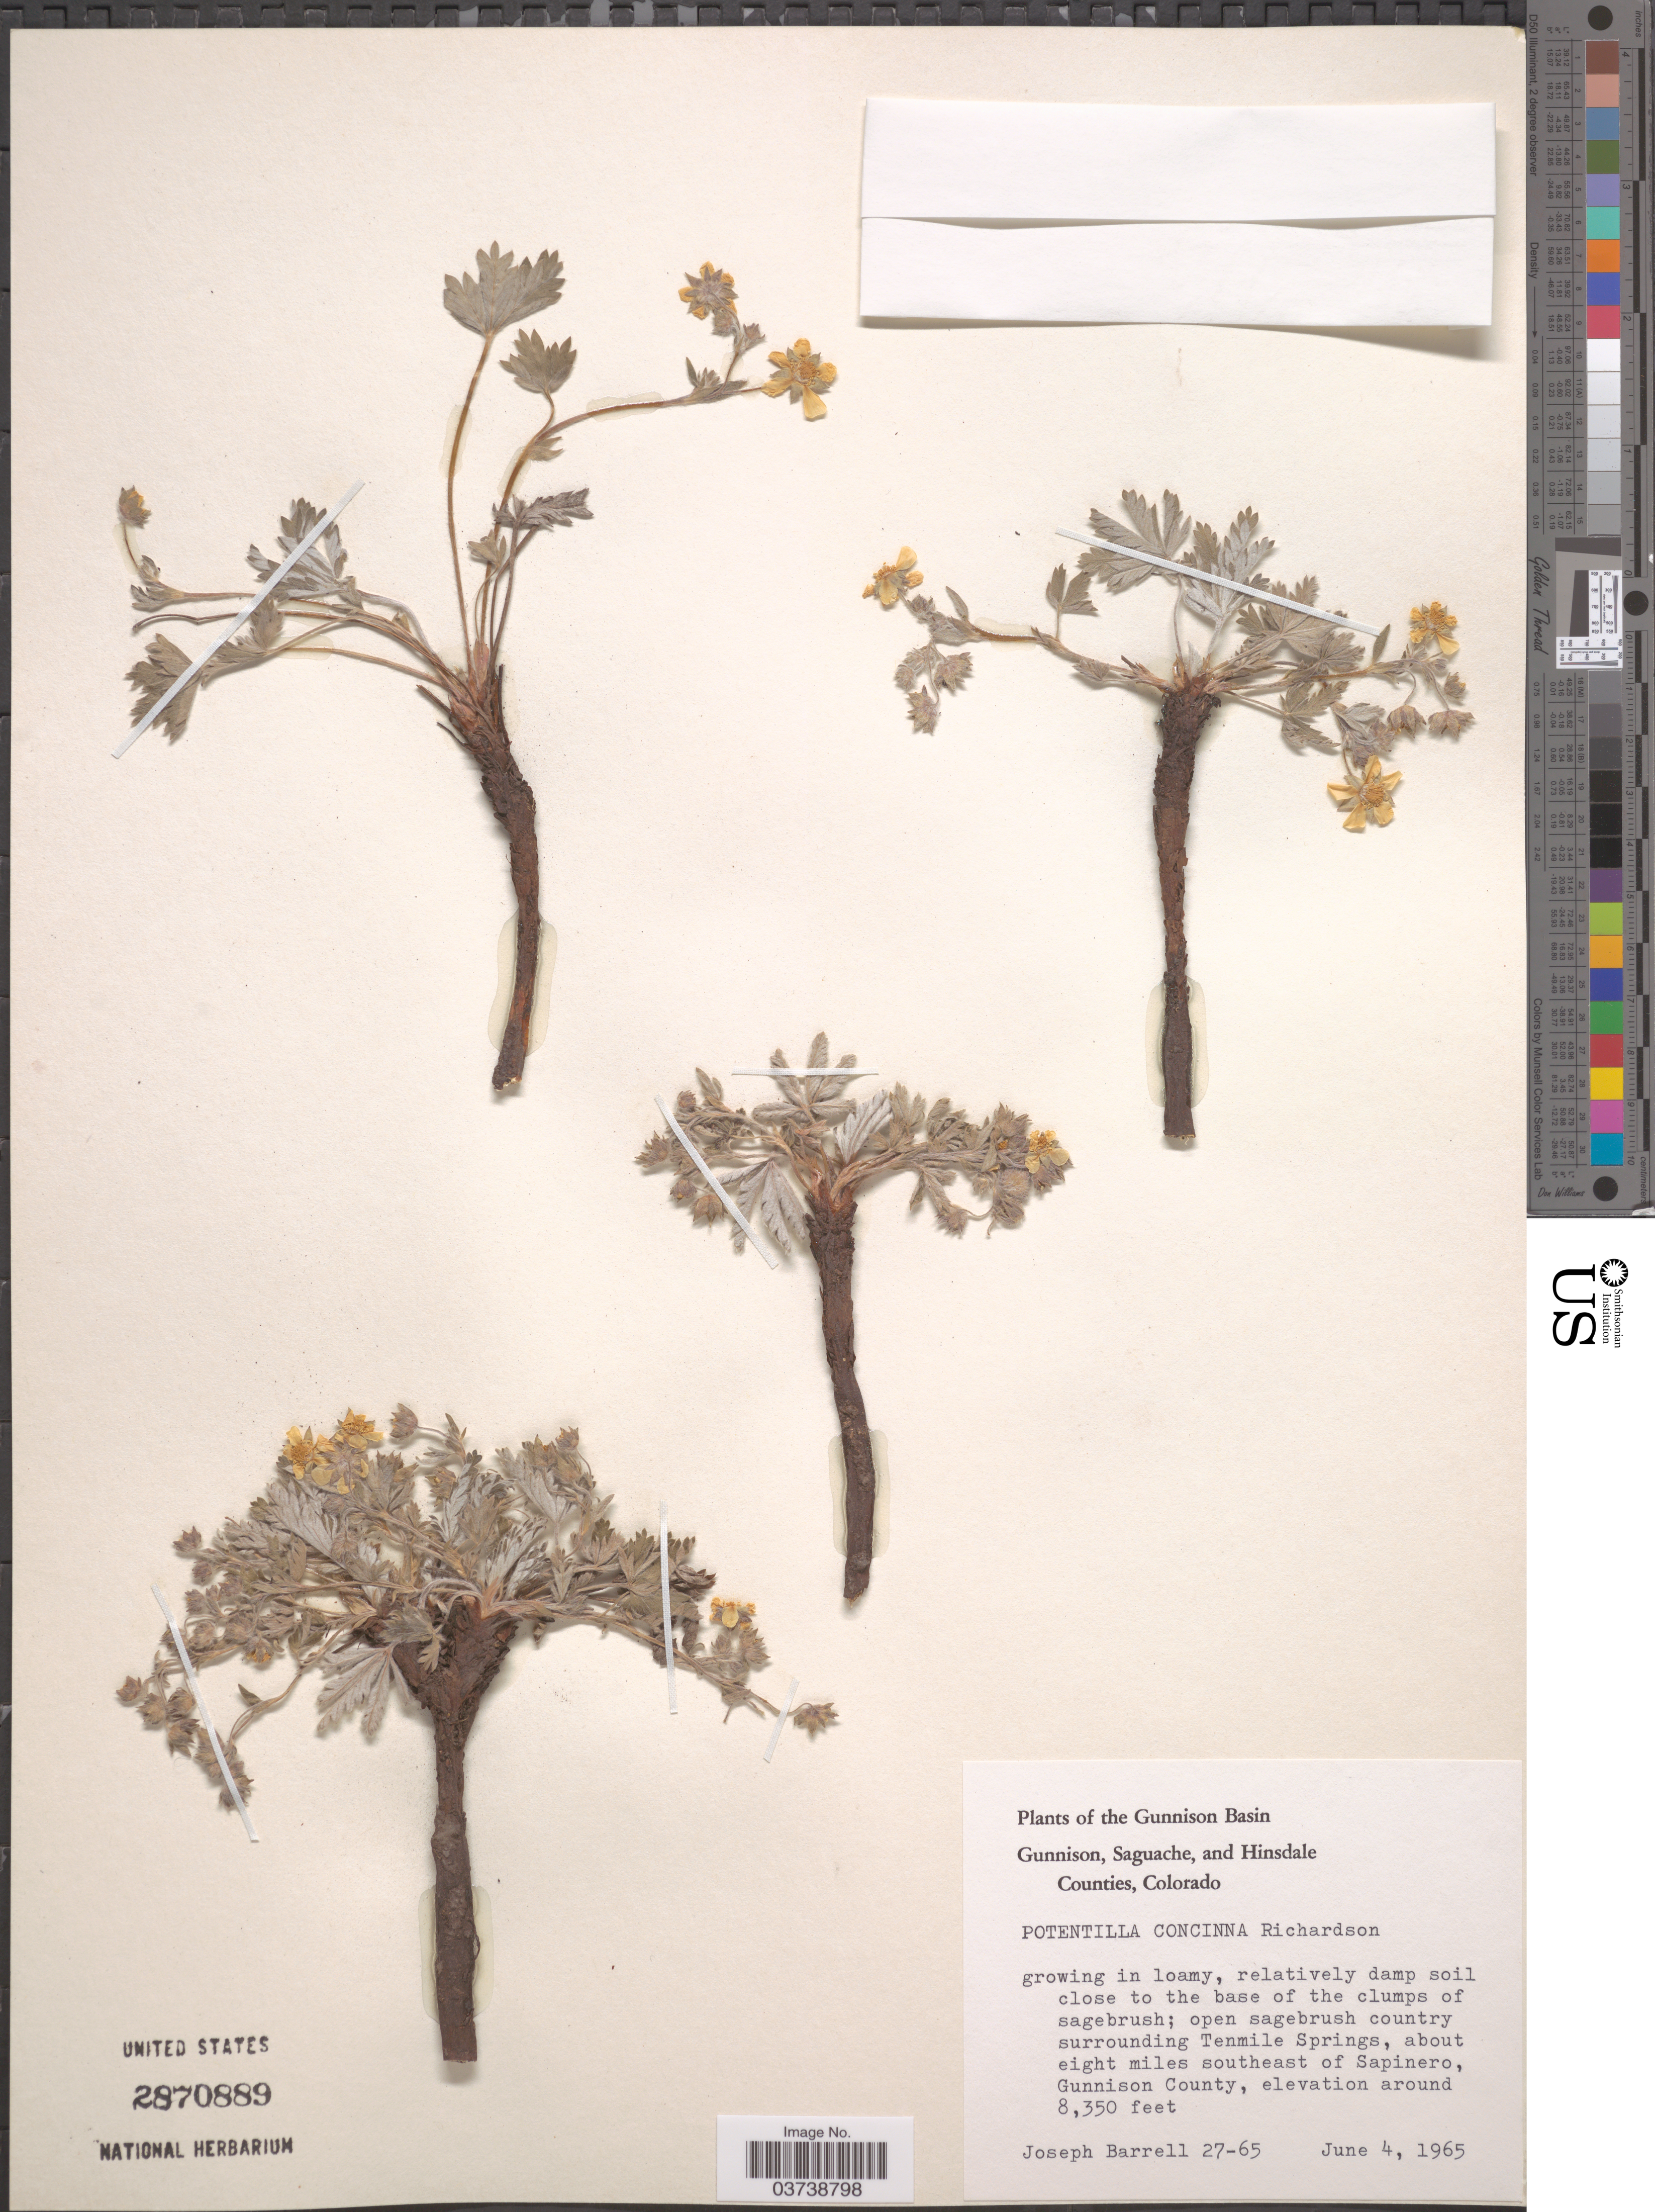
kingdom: Plantae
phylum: Tracheophyta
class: Magnoliopsida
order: Rosales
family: Rosaceae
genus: Potentilla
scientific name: Potentilla concinna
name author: Richardson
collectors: J. Barrell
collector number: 24-65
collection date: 1965-06-04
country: United States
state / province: Colorado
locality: The Gunnison Basin. Open sagebrush country surrounding Tenmile Springs, about eight miles southeast of Sapinero, Gunnison County.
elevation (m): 2545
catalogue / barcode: US 2870889